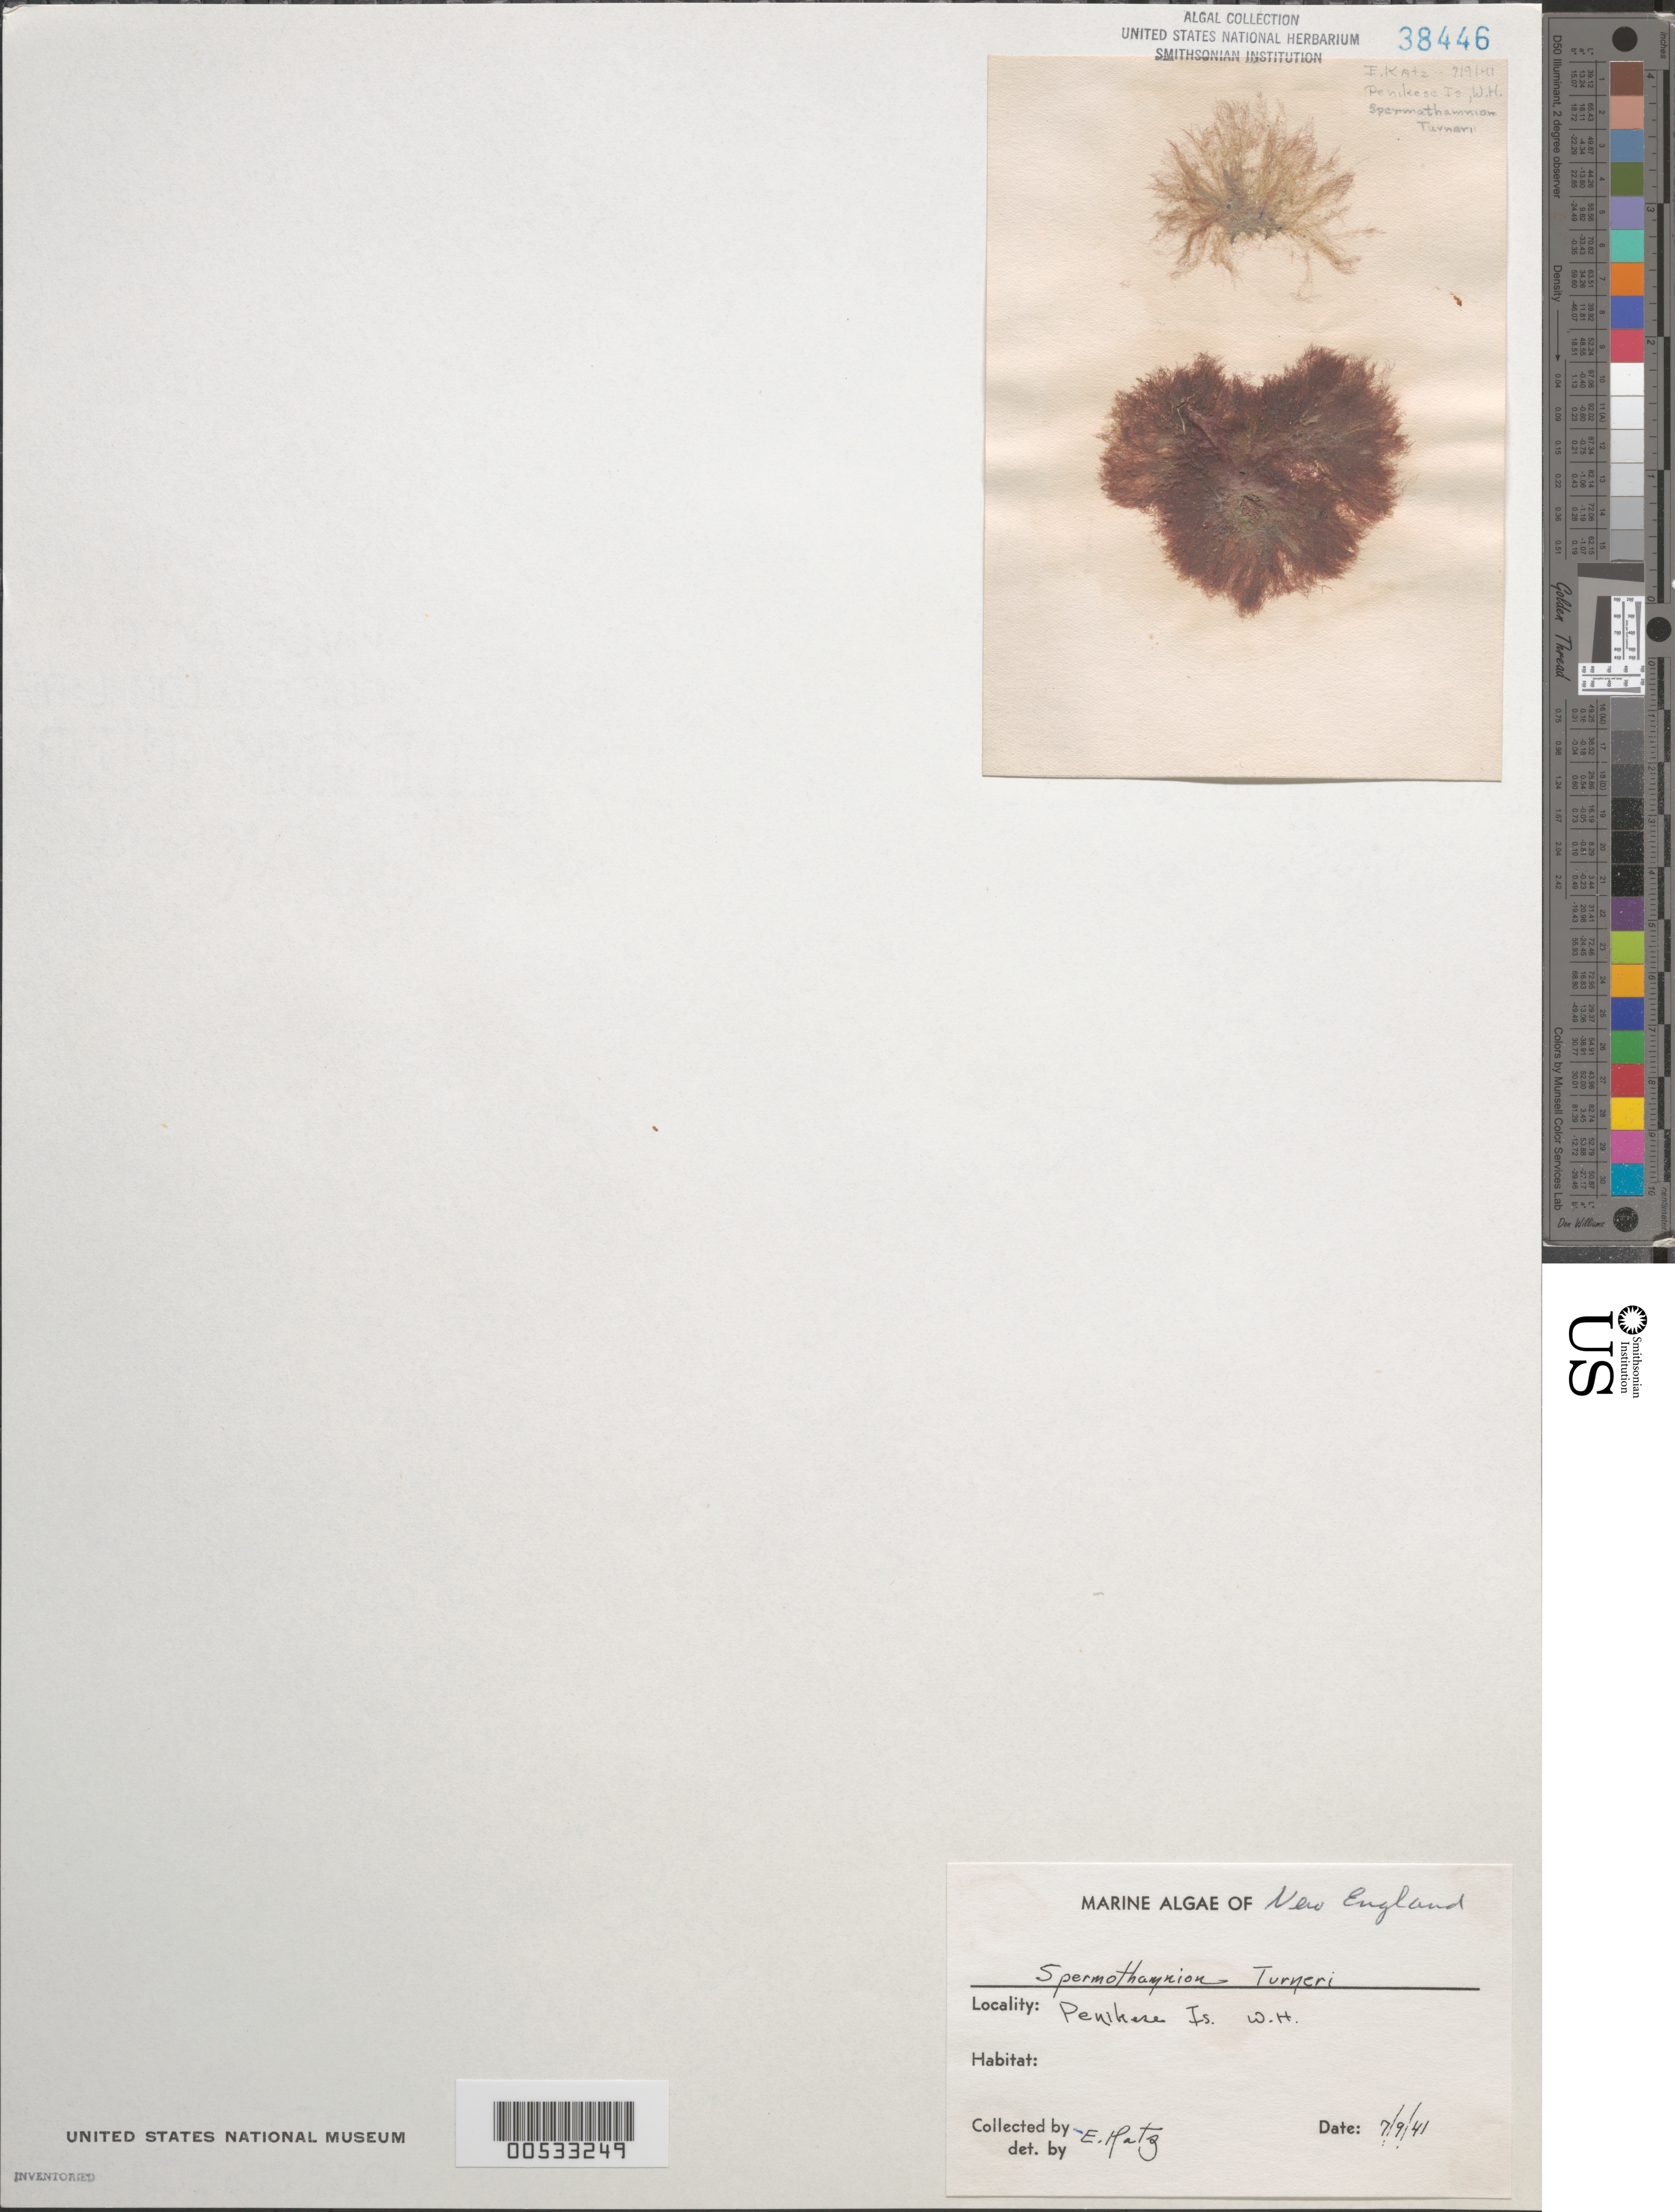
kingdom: Plantae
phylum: Rhodophyta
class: Florideophyceae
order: Ceramiales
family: Ceramiaceae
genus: Scagelothamnion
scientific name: Scagelothamnion turneri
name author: (Mert. ex Roth) A. Athanasiadis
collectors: E. Katz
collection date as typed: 09 Jul 1941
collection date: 1941-07-09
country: United States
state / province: Massachusetts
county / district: Dukes County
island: Penikese Island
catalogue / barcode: US 38446